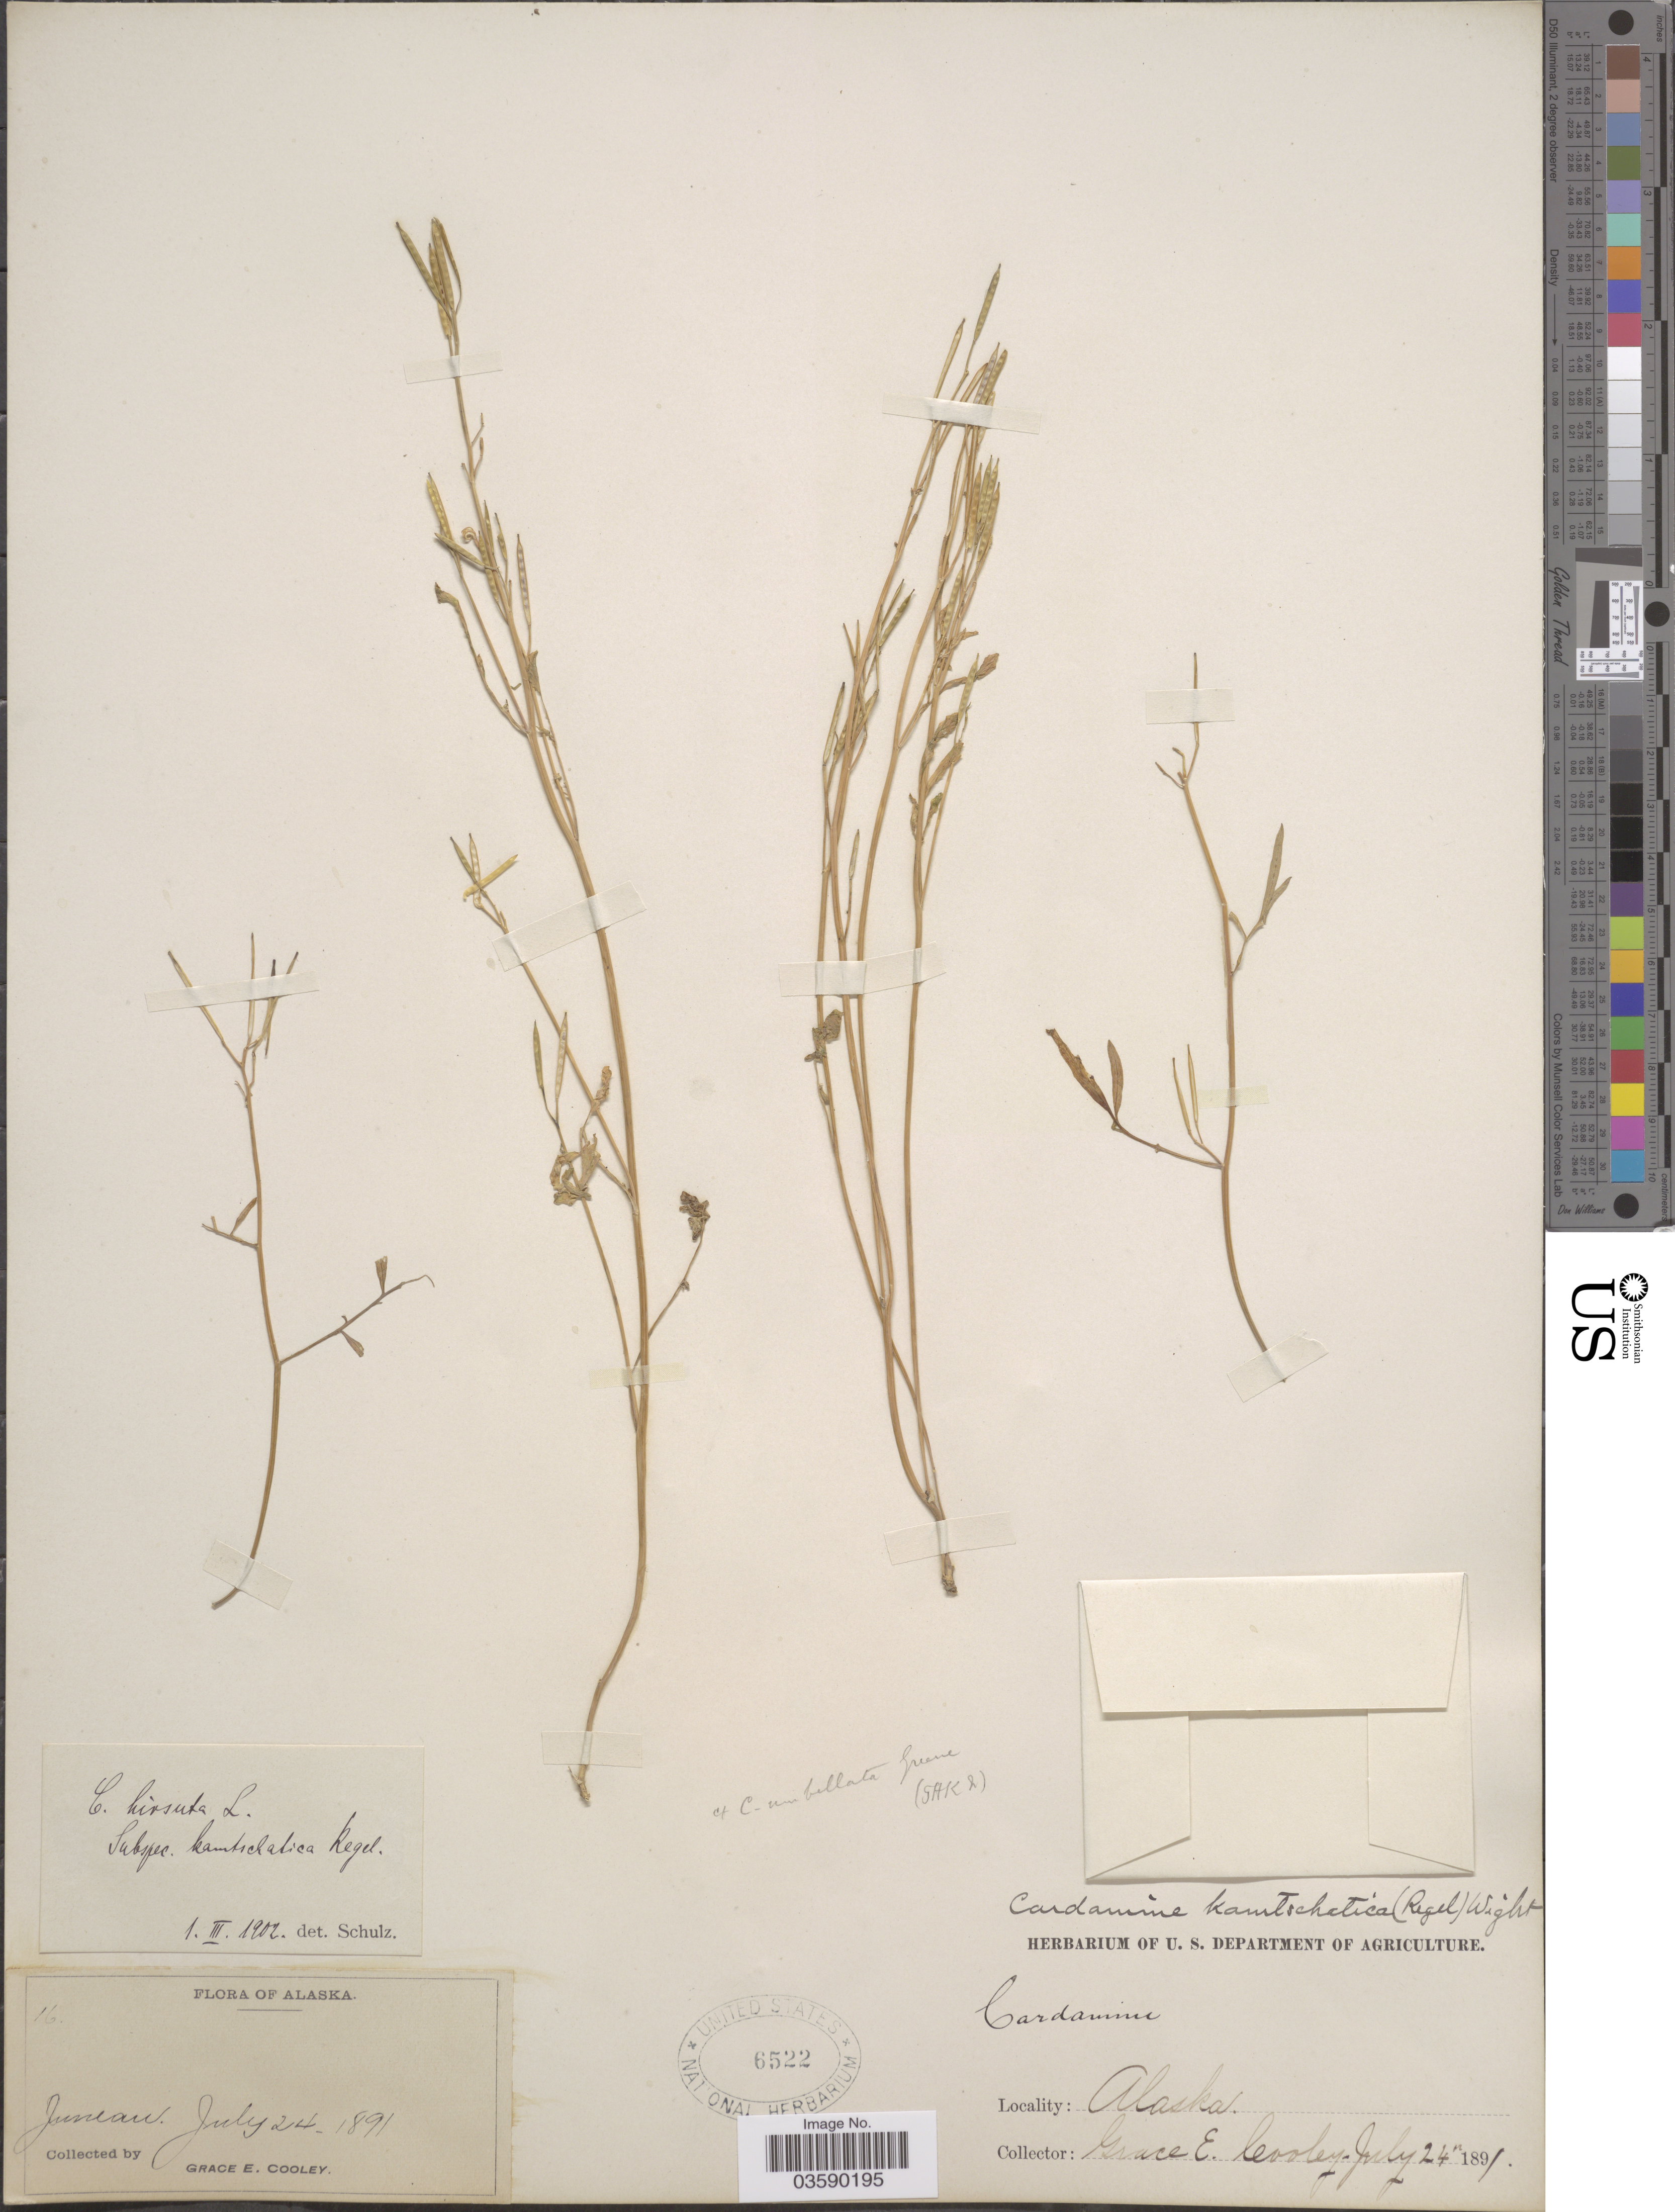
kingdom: Plantae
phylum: Tracheophyta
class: Magnoliopsida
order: Brassicales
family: Brassicaceae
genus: Cardamine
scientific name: Cardamine umbellata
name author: Greene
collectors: G. E. Cooley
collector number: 16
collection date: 1891-07-24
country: United States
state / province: Alaska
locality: Juneau.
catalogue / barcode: US 6522